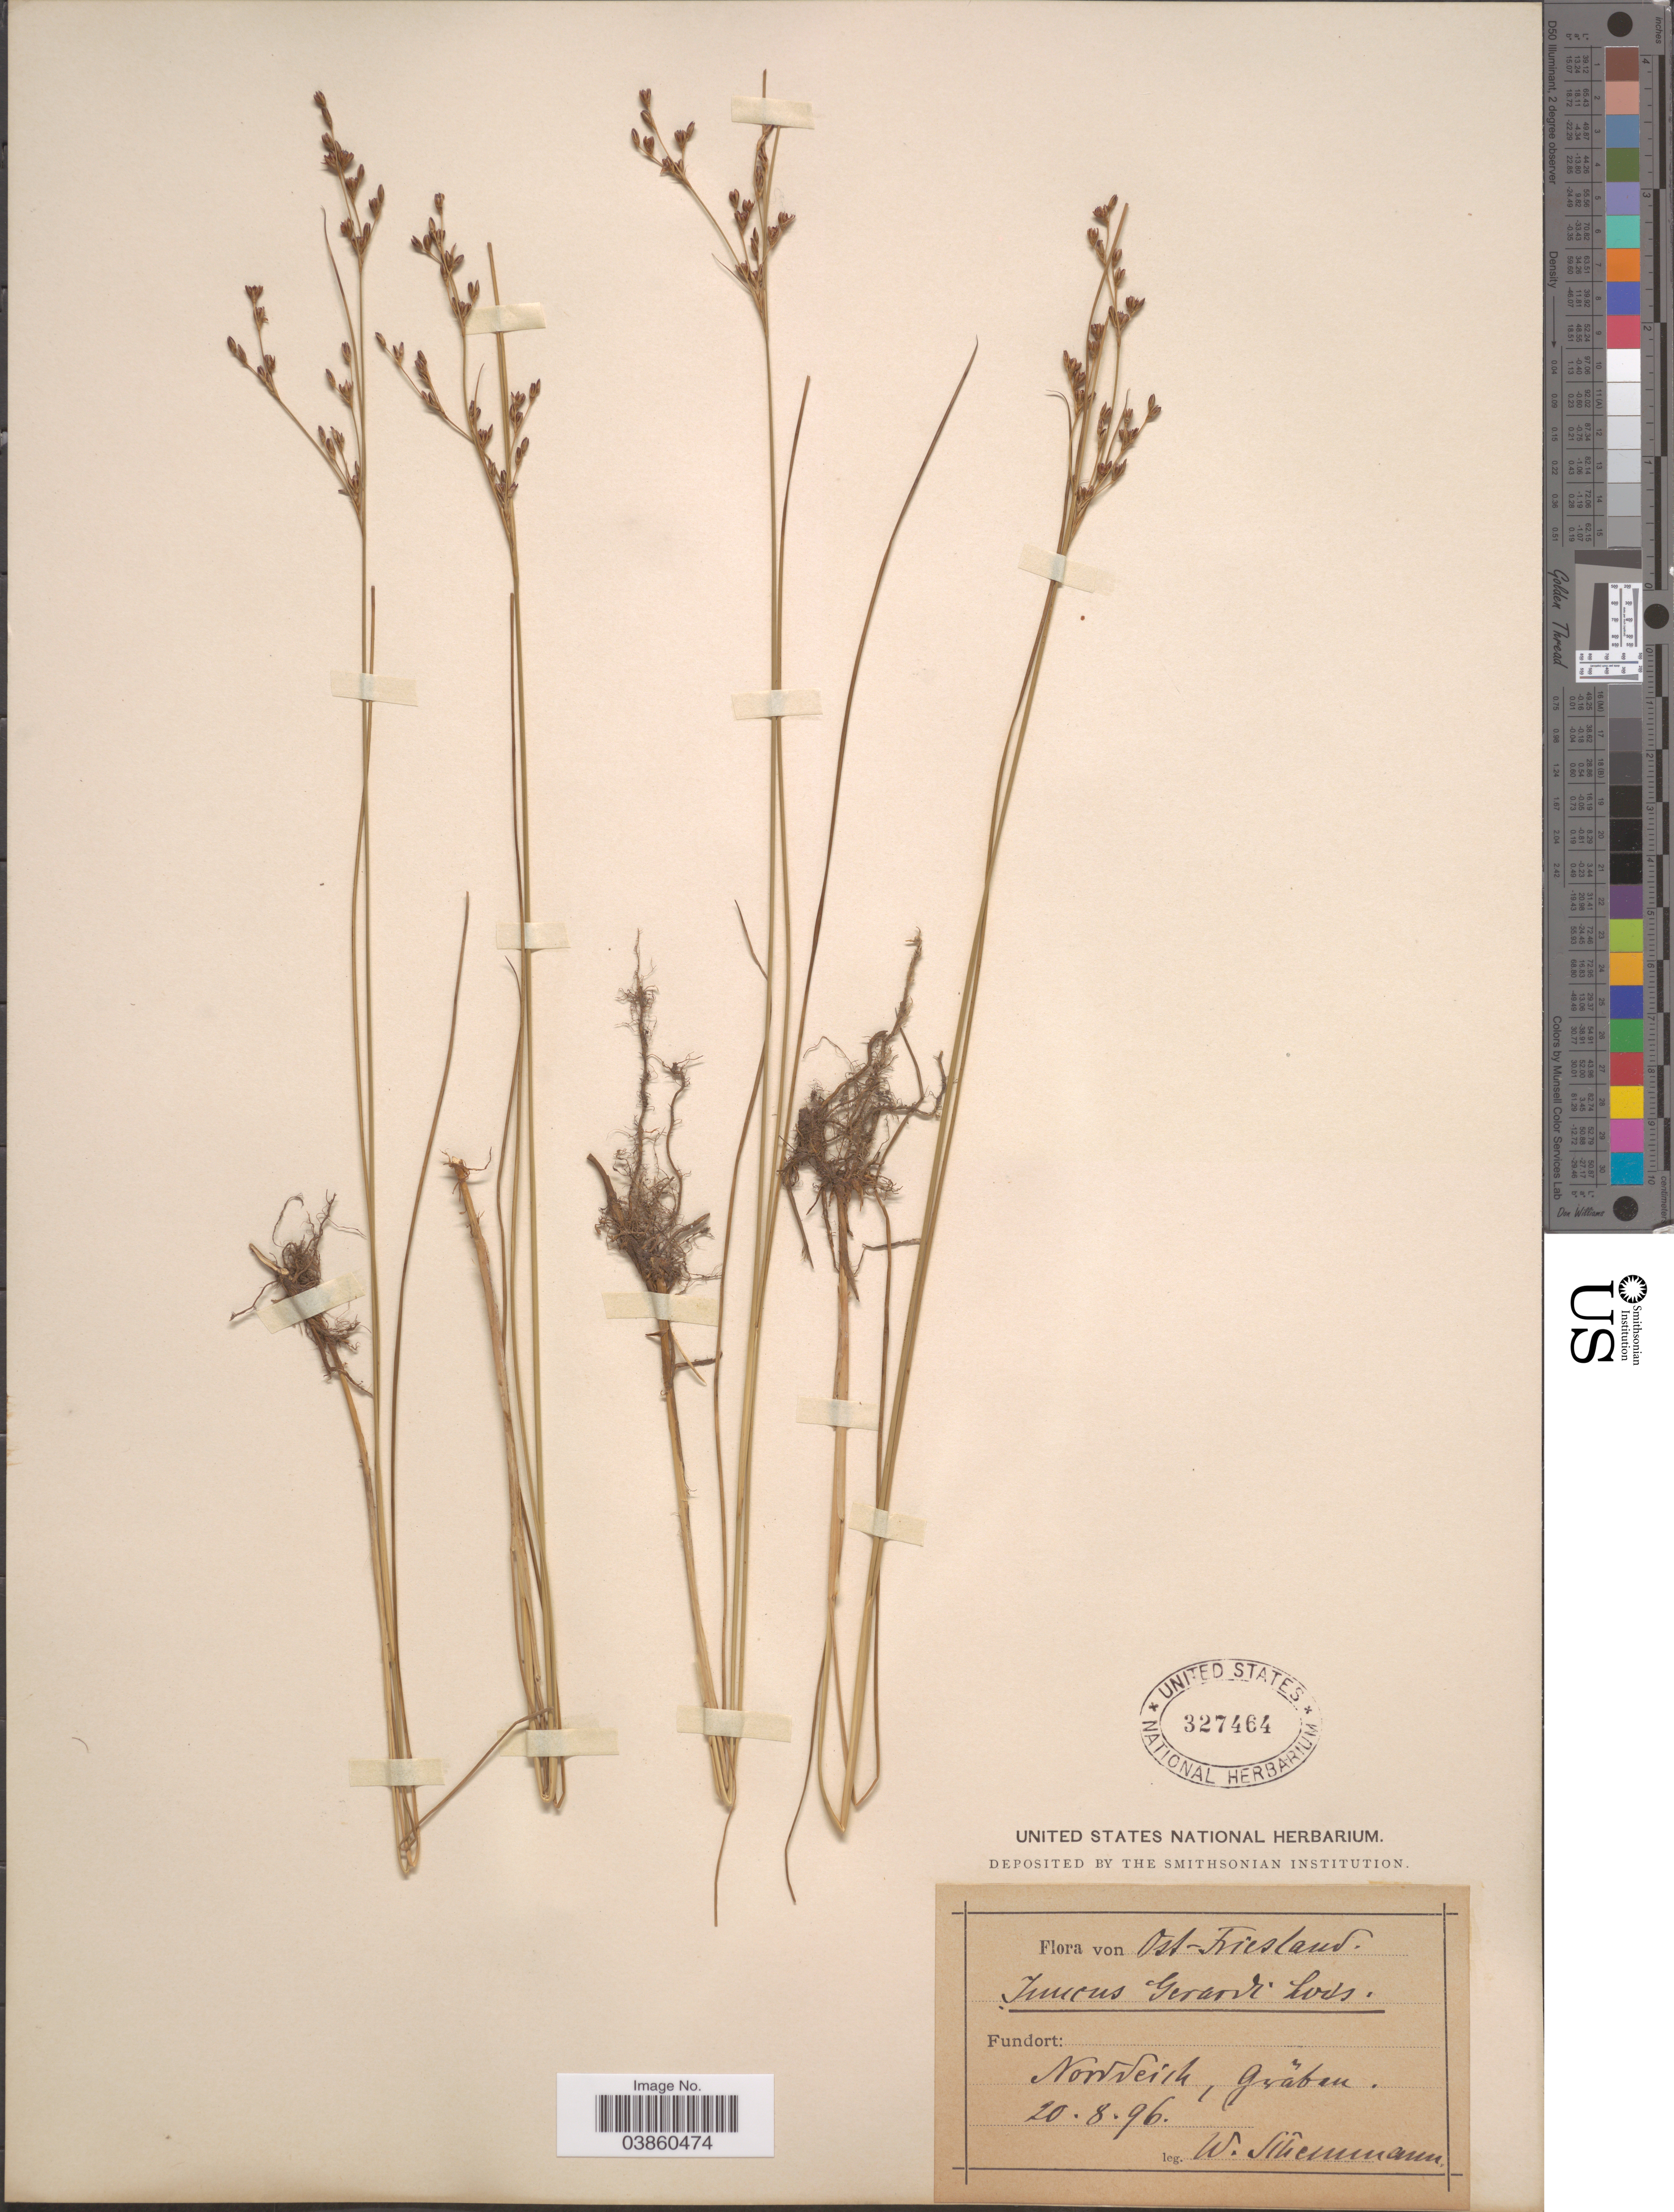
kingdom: Plantae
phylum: Tracheophyta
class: Liliopsida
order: Poales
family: Juncaceae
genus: Juncus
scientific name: Juncus gerardi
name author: Loisel.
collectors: W. Schemmann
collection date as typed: Transcribed d/m/y: 20/8/96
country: Germany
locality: Von Ost-Friesland. Fundort: Norddeich: gräben.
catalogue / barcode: US 327464